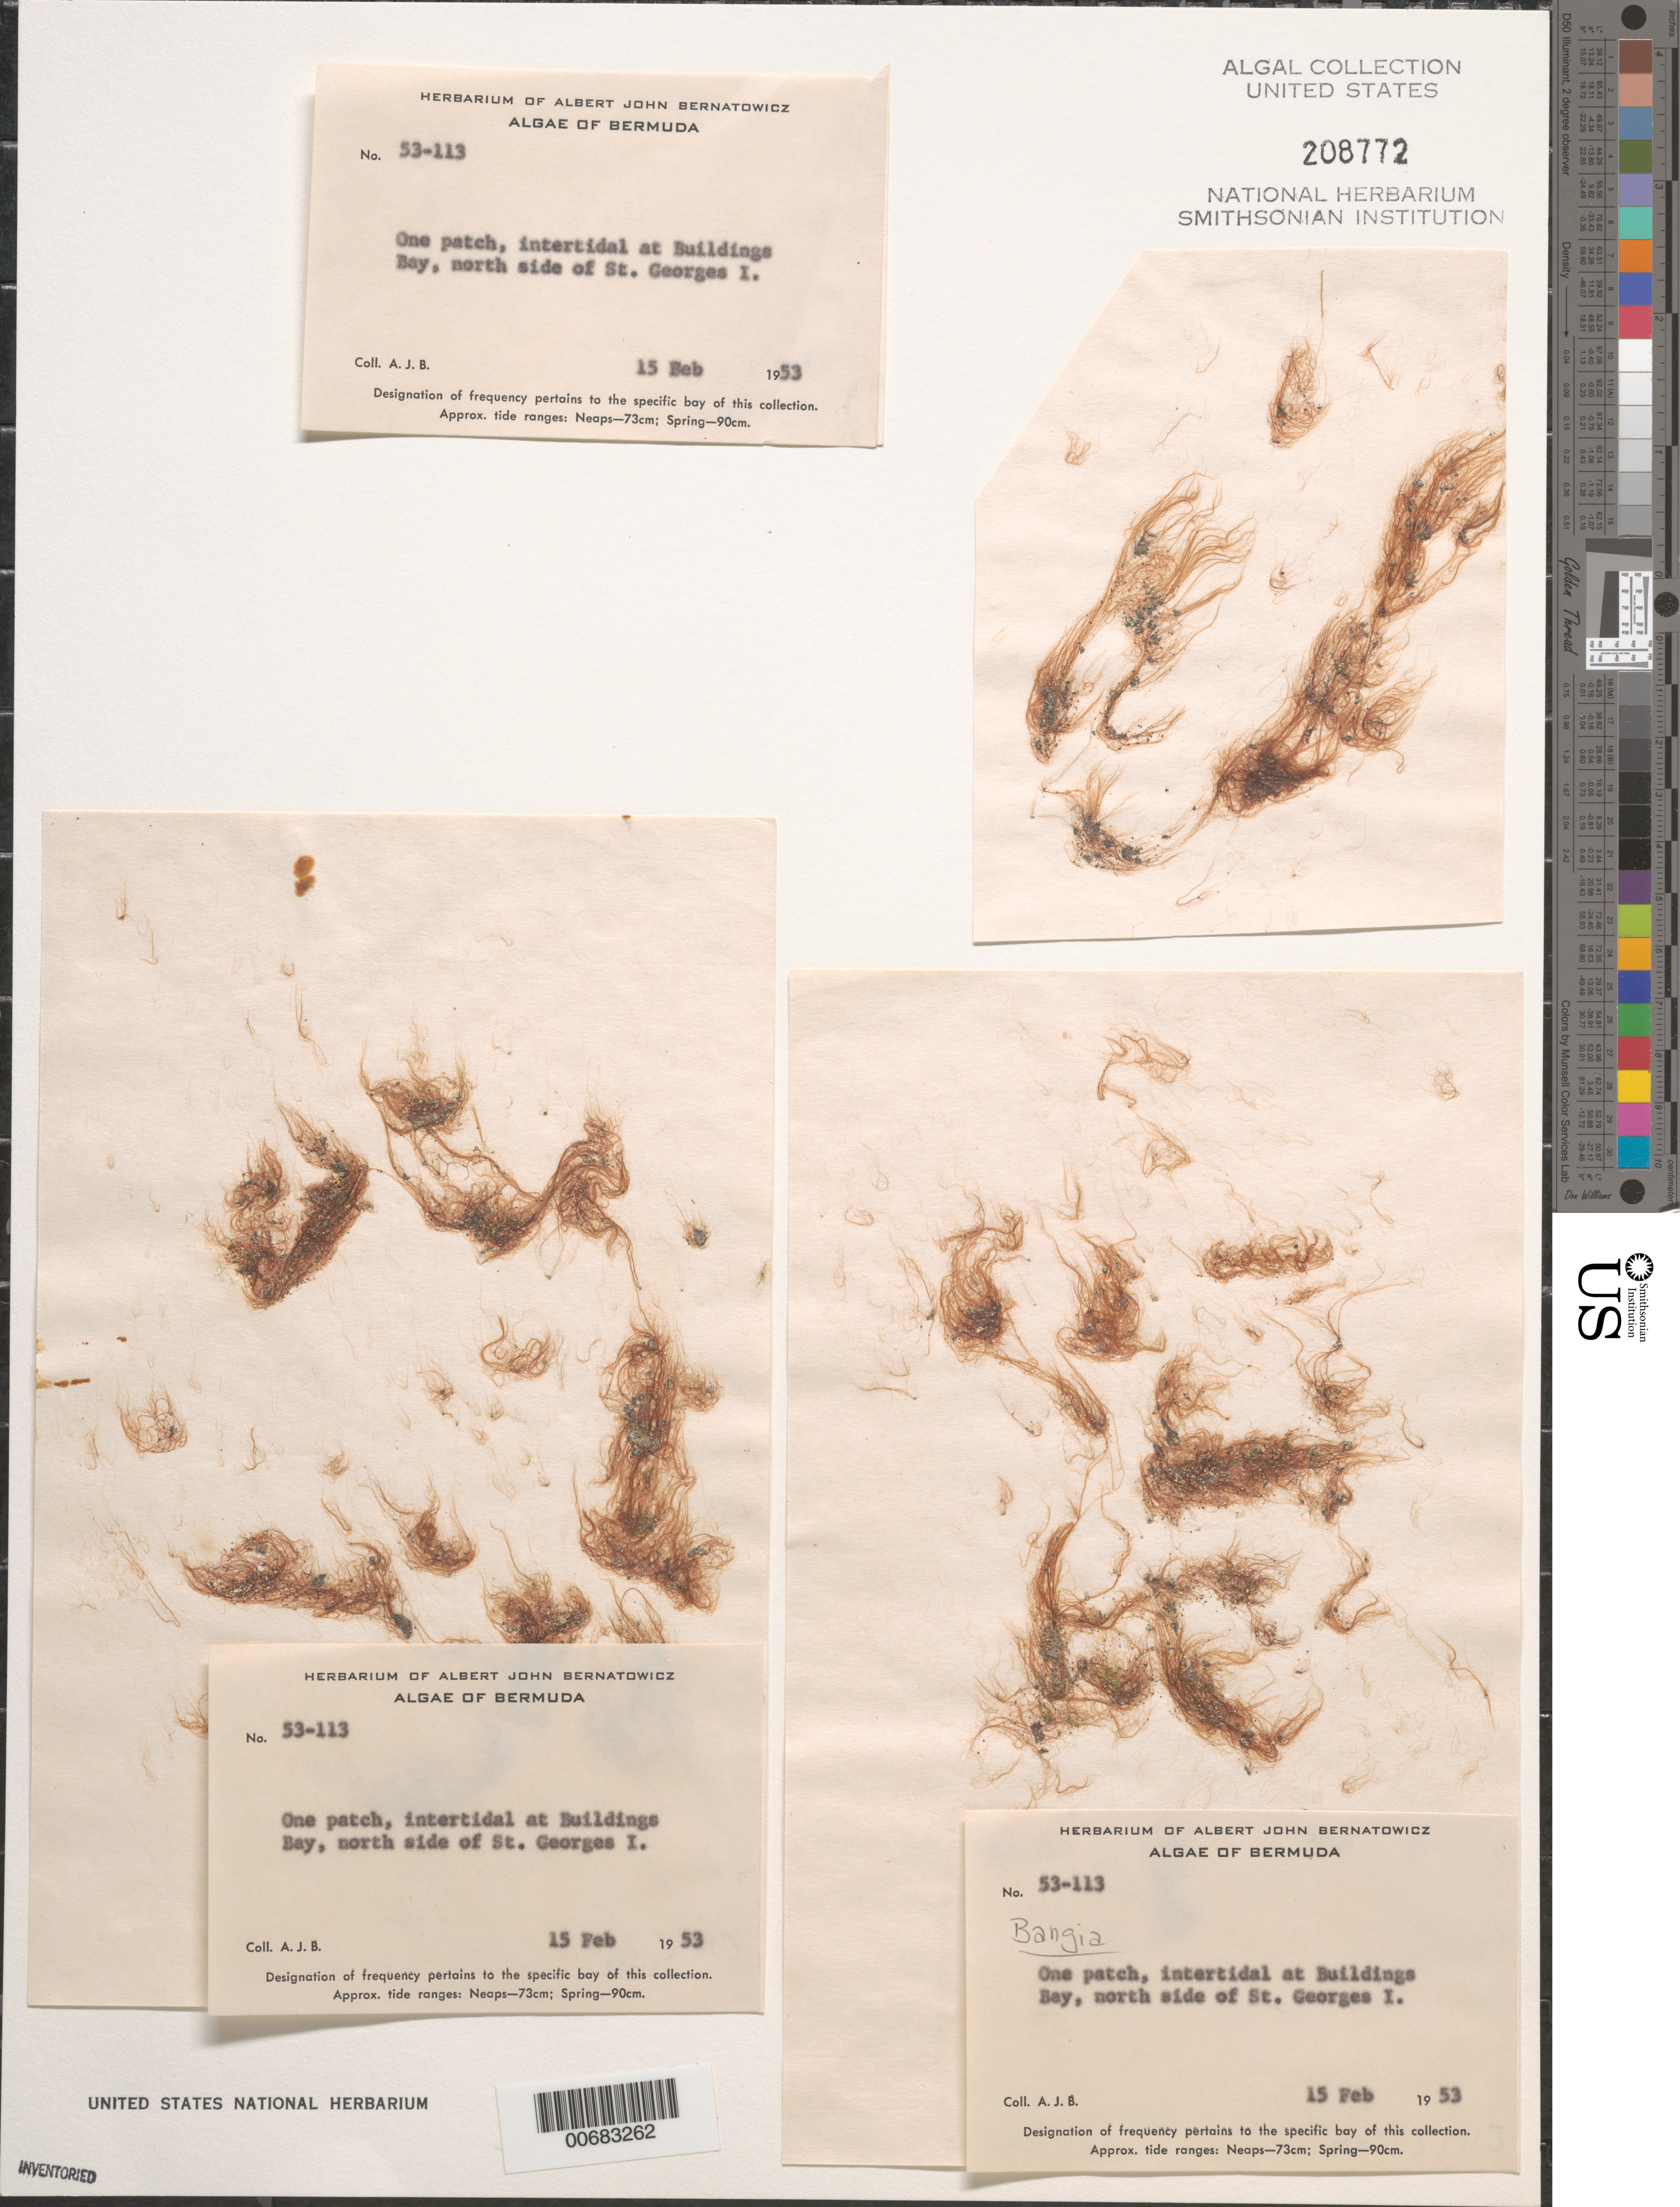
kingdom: Plantae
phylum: Rhodophyta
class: Bangiophyceae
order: Bangiales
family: Bangiaceae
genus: Bangia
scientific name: Bangia sp.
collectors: A. Bernatowicz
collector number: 53-113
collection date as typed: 15 Feb 1953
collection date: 1953-02-15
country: Bermuda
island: St. George's Island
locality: Buildings Bay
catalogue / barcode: US 208772